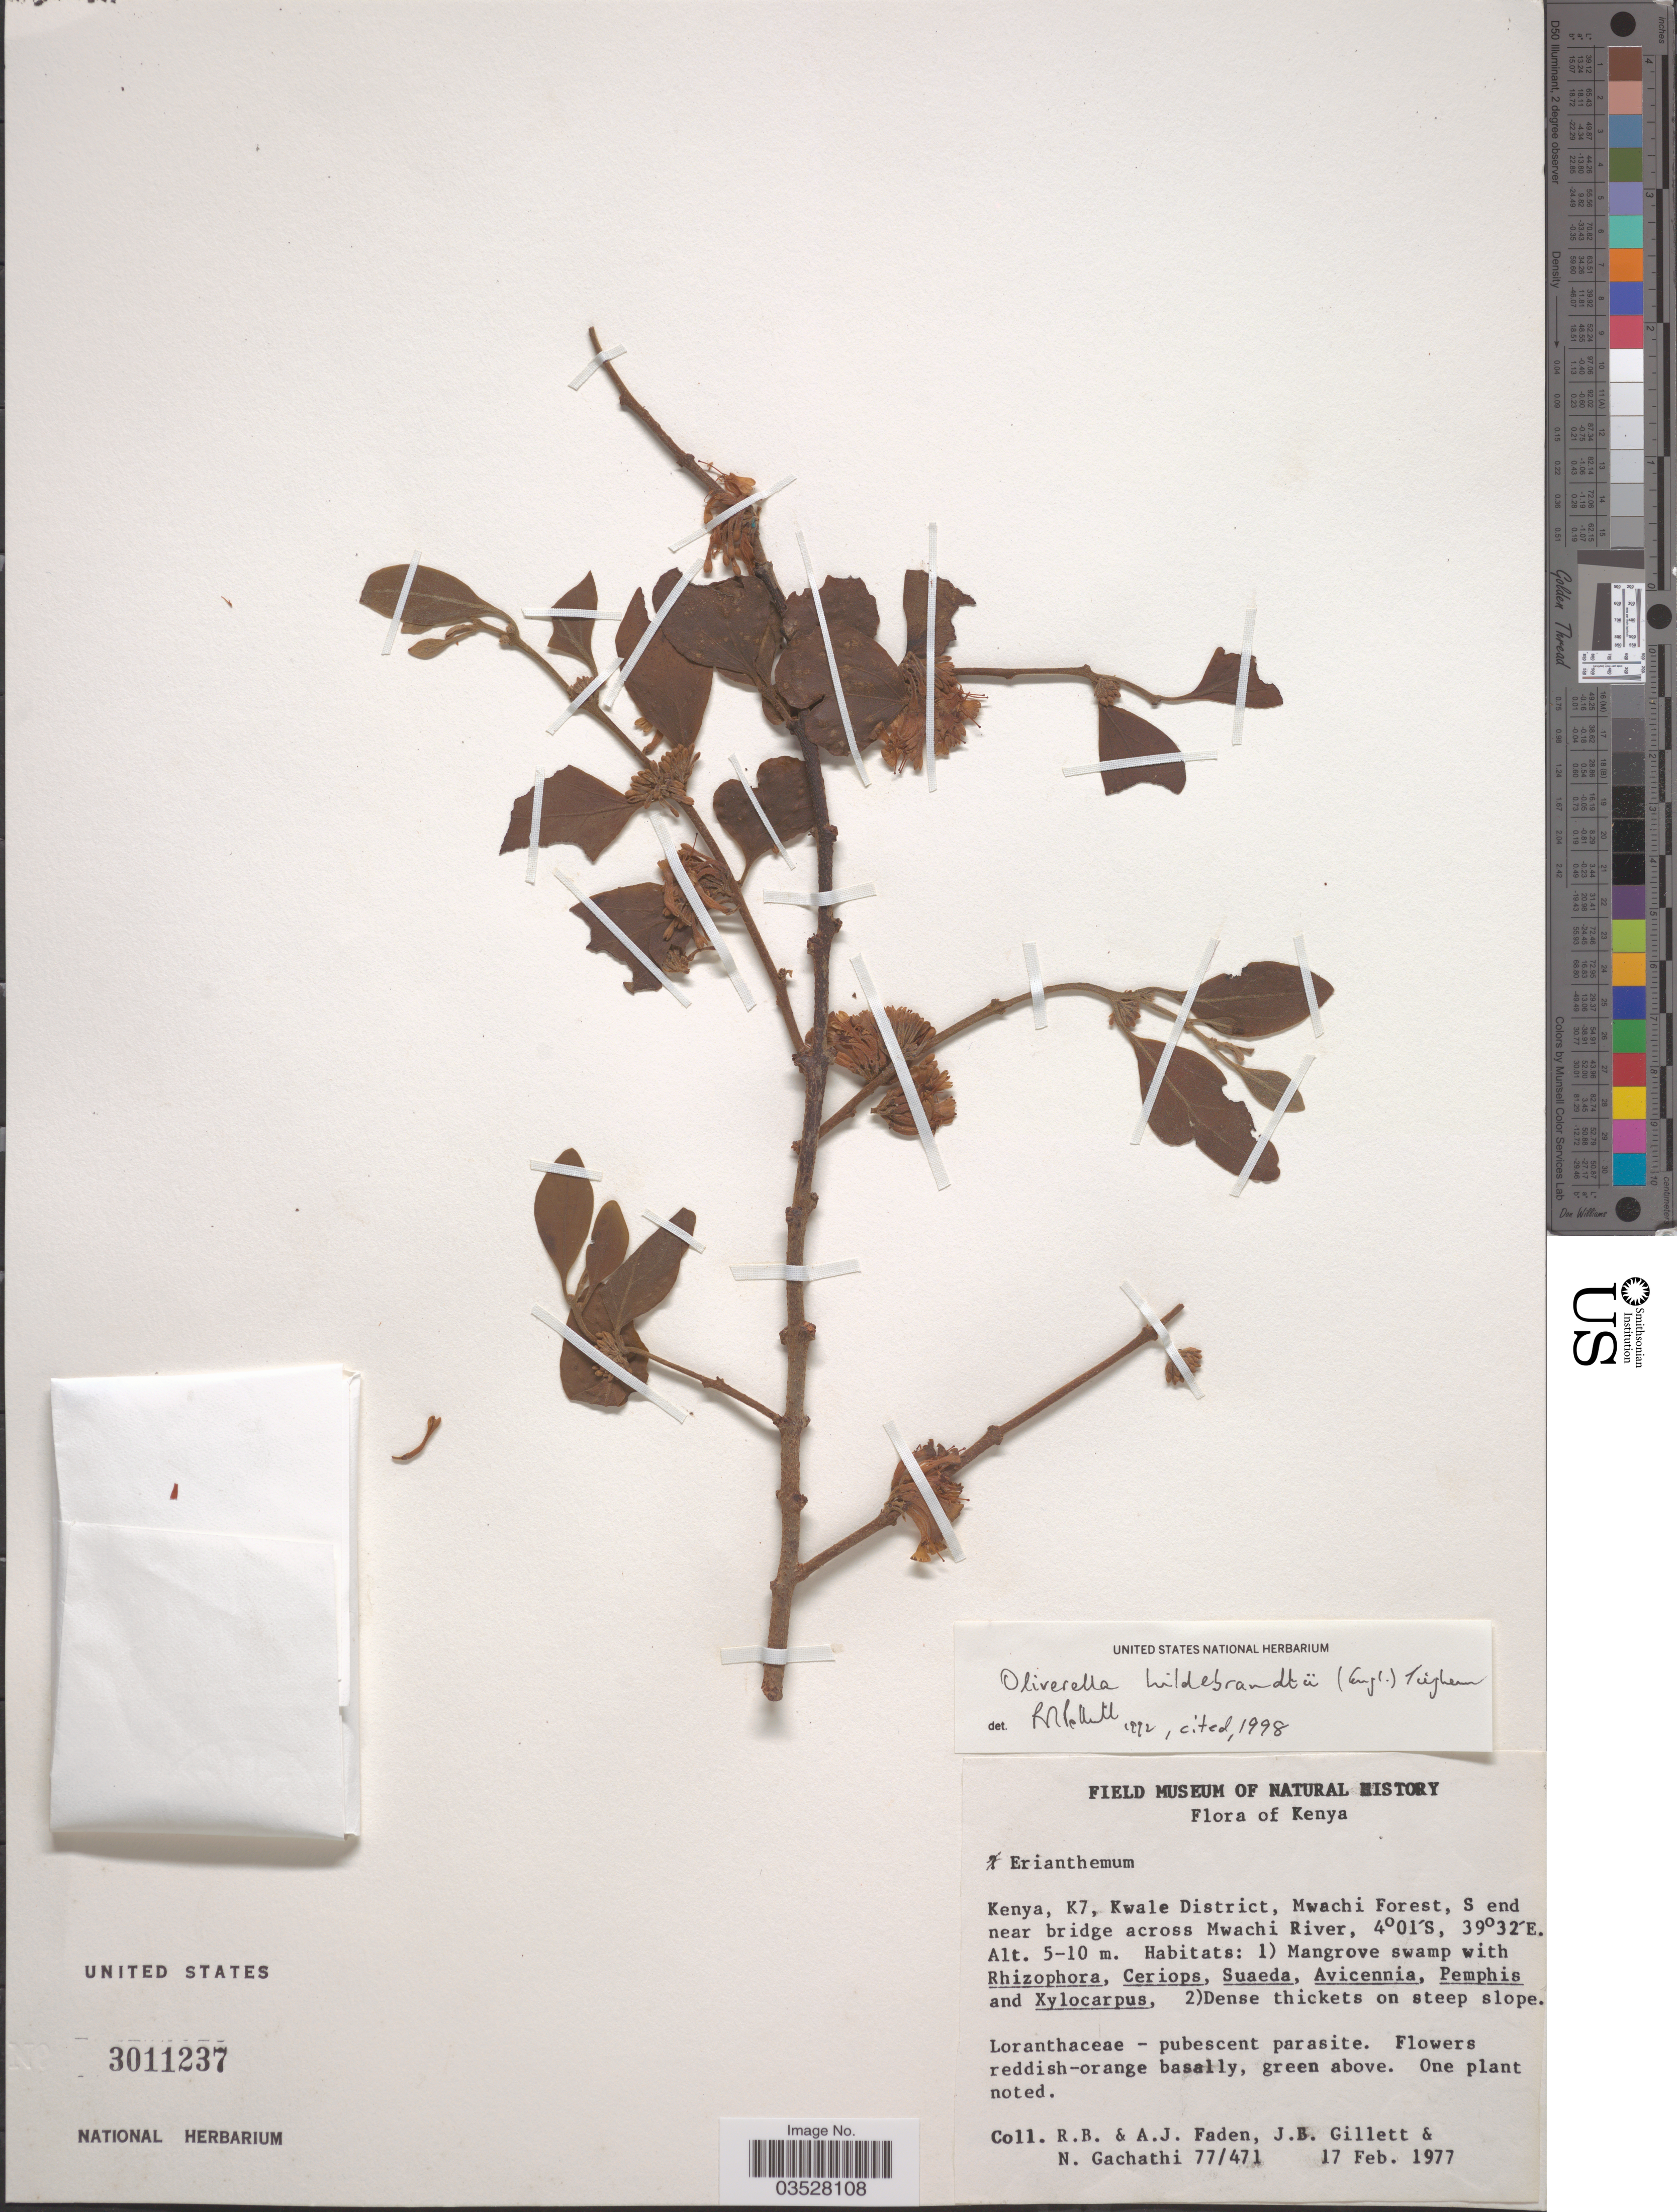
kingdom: Plantae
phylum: Tracheophyta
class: Magnoliopsida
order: Santalales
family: Loranthaceae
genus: Oliverella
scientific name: Oliverella hildebrandtii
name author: (Engl.) Tiegh.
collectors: R. B. Faden, A. J. Faden, J. B. Gillett & N. Gachathi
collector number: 77/471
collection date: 1977-02-17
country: Kenya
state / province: Kwale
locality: K7, Kwale District, Mwachi Forest, S end near bridge across Mwachi River.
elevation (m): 5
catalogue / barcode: US 3011237